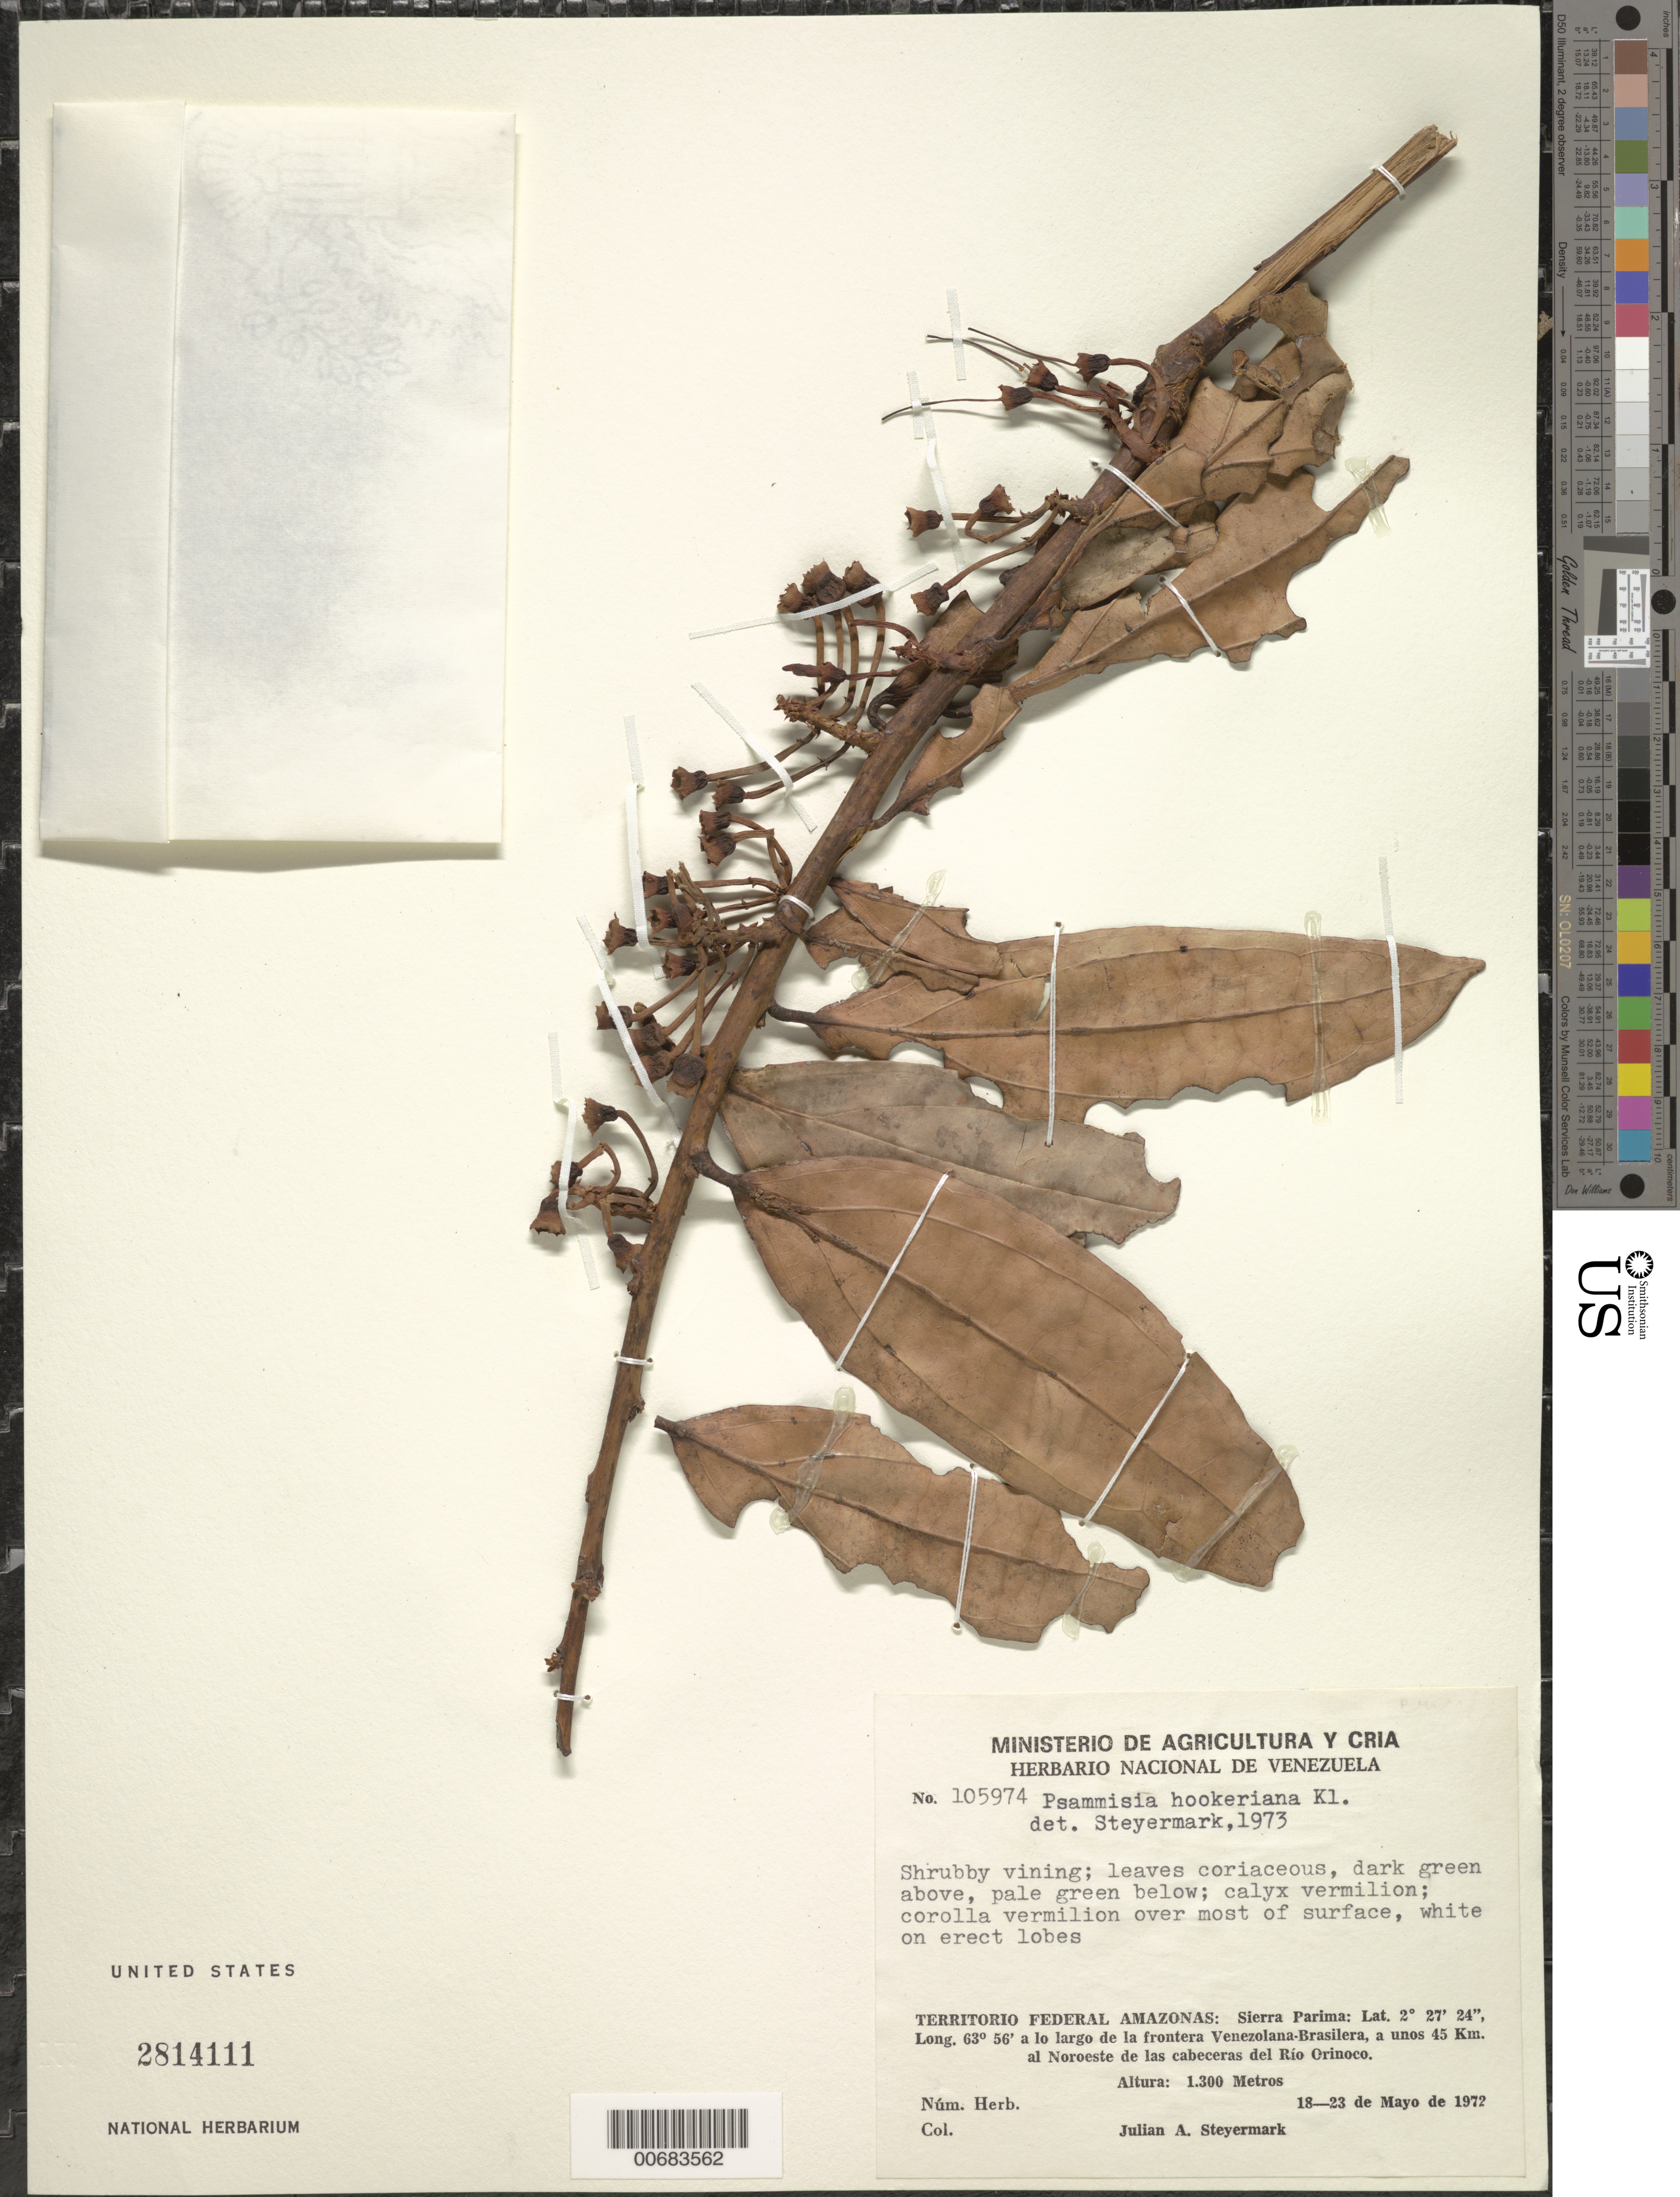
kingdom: Plantae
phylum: Tracheophyta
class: Magnoliopsida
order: Ericales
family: Ericaceae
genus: Psammisia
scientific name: Psammisia hookeriana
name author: Klotzsch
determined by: Steyermark, Julian A., (VEN)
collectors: J. Steyermark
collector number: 105974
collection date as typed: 18-May-72 to 23-May-72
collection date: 1972-05-18/1972-05-23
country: Venezuela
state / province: Amazonas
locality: Sierra Parima, la frontera Venezolana-Brasilera, a unos 45 km al noroeste de las cabeceras del Río Orinoco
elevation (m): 1300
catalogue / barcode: US 2814111